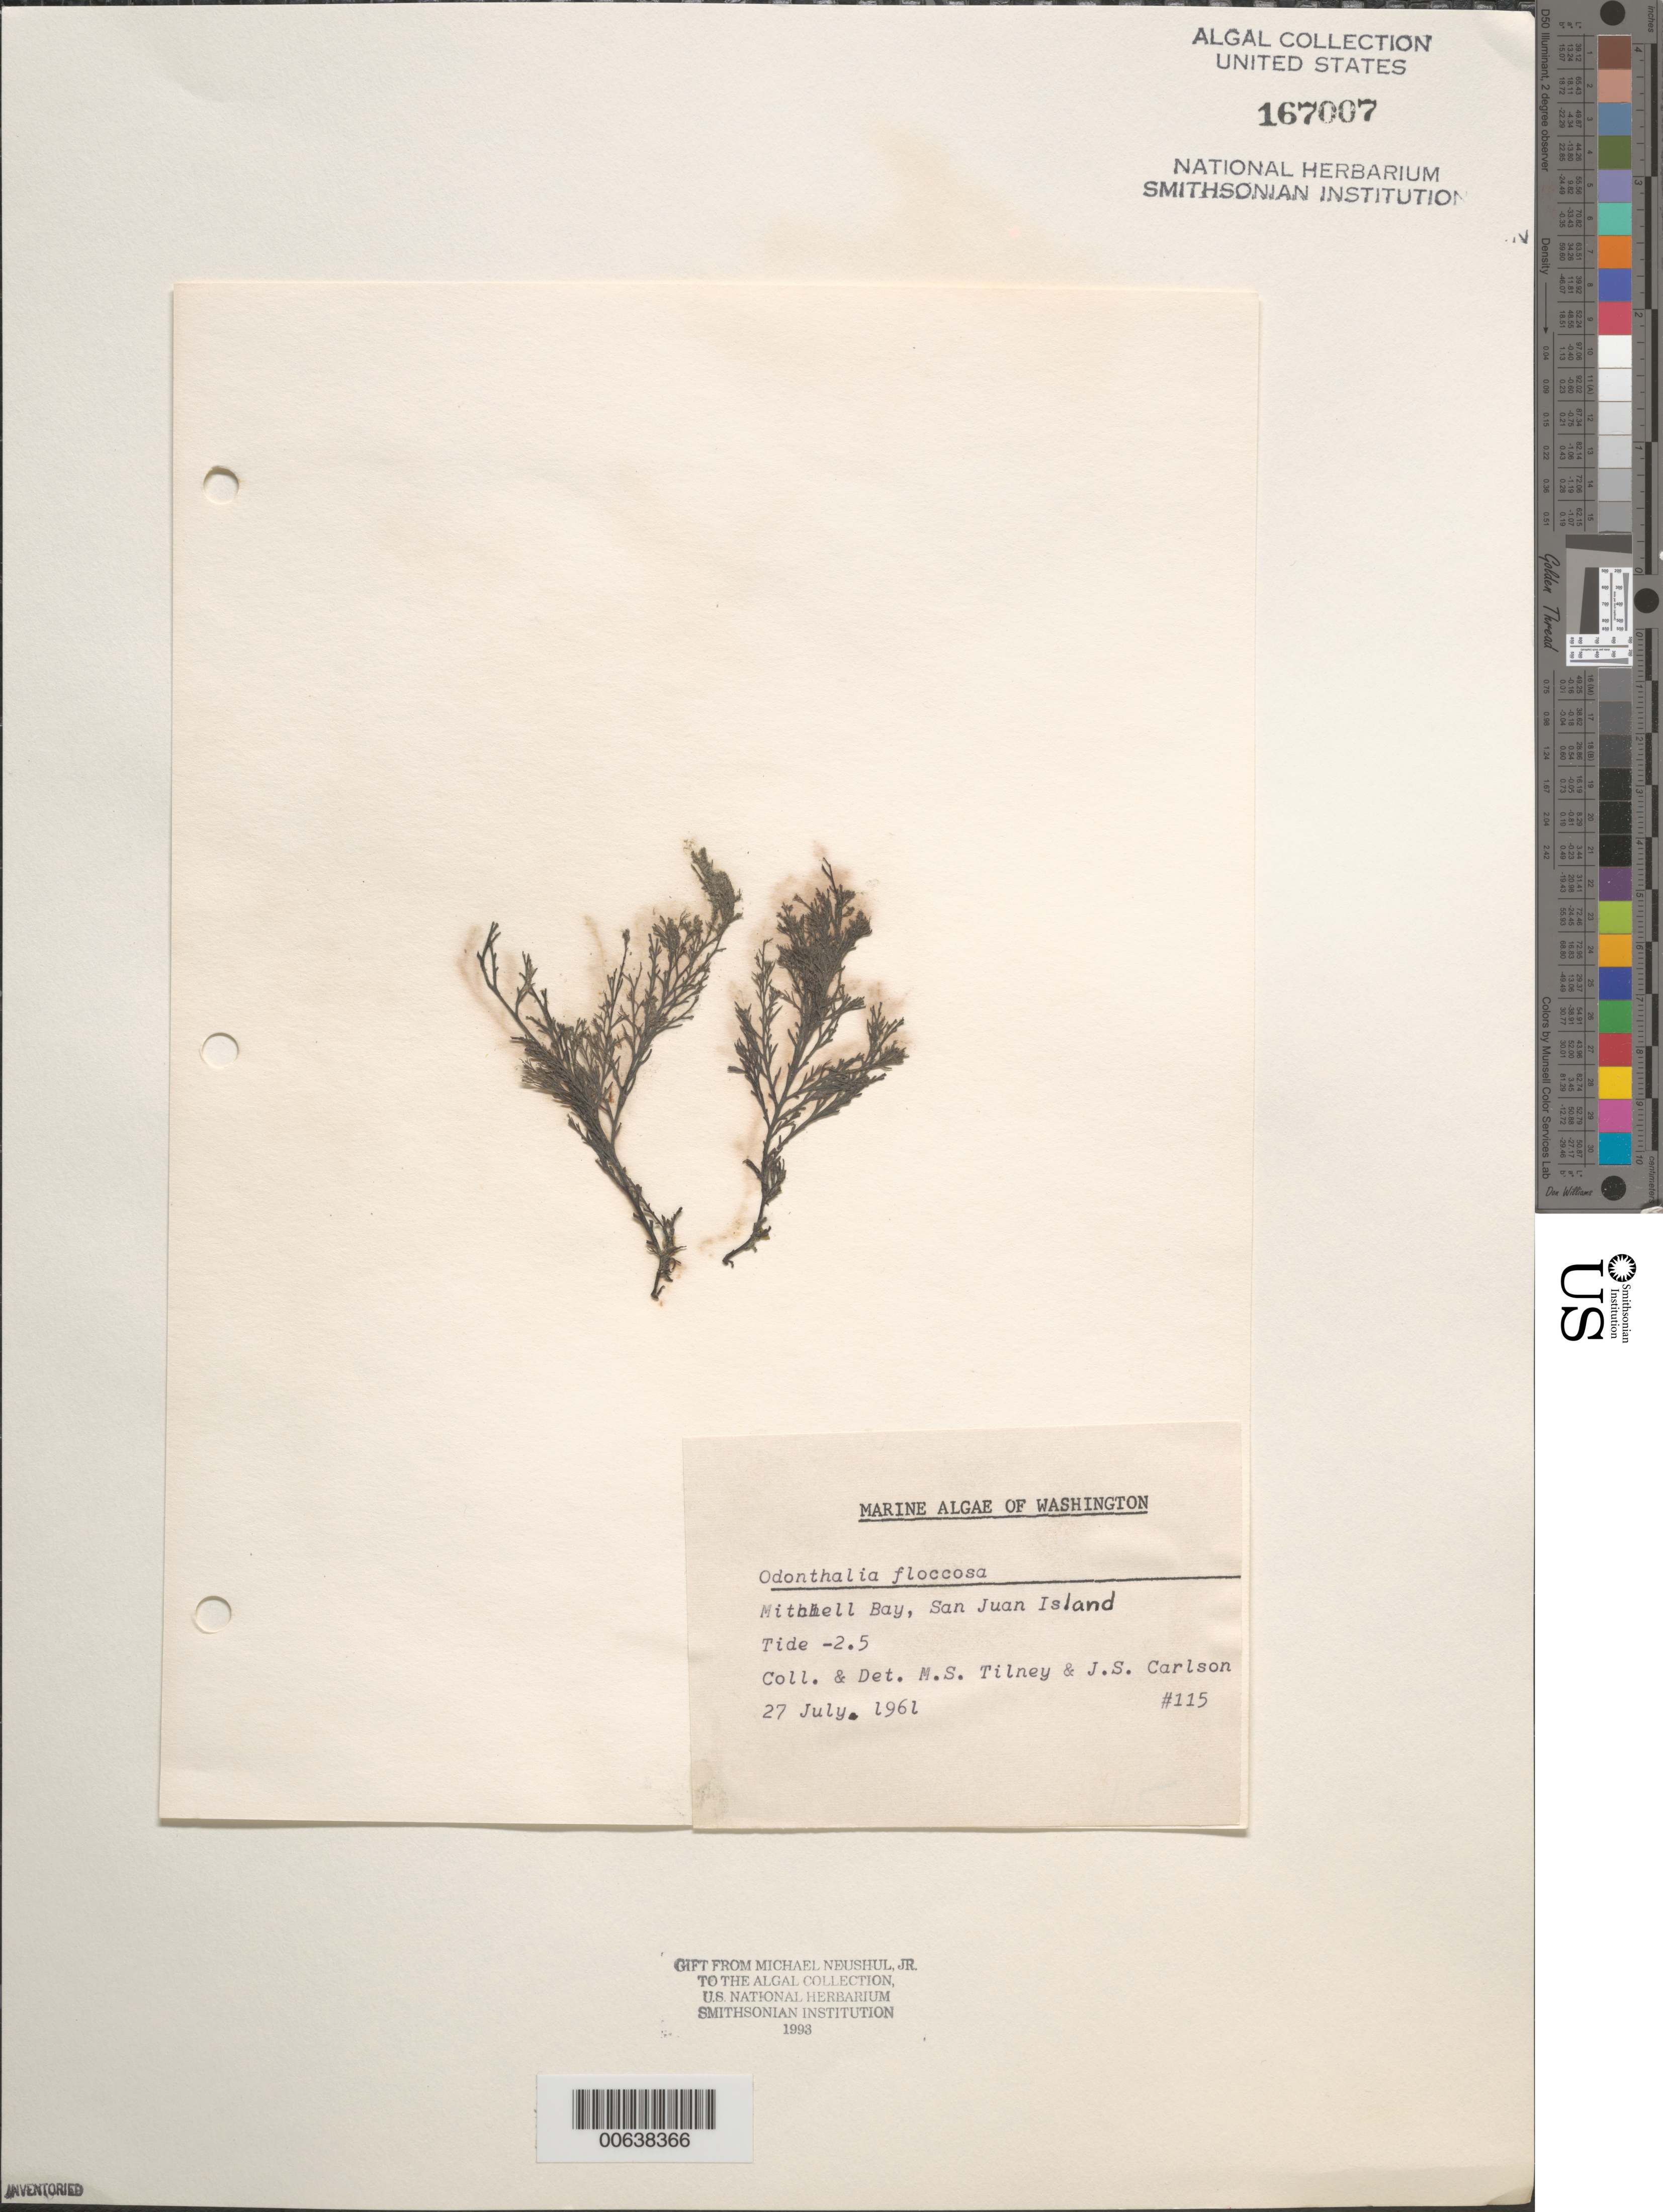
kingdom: Plantae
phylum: Rhodophyta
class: Florideophyceae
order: Ceramiales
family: Rhodomelaceae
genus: Odonthalia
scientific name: Odonthalia floccosa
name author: (Esper) Falkenb.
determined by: Tilney, M. S.; Carlson, J. S.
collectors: M. Tilney & J. Carlson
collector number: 115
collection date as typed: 27 Jul 1961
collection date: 1961-07-27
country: United States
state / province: Washington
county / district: San Juan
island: San Juan Island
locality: Mitchell Bay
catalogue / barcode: US 167007